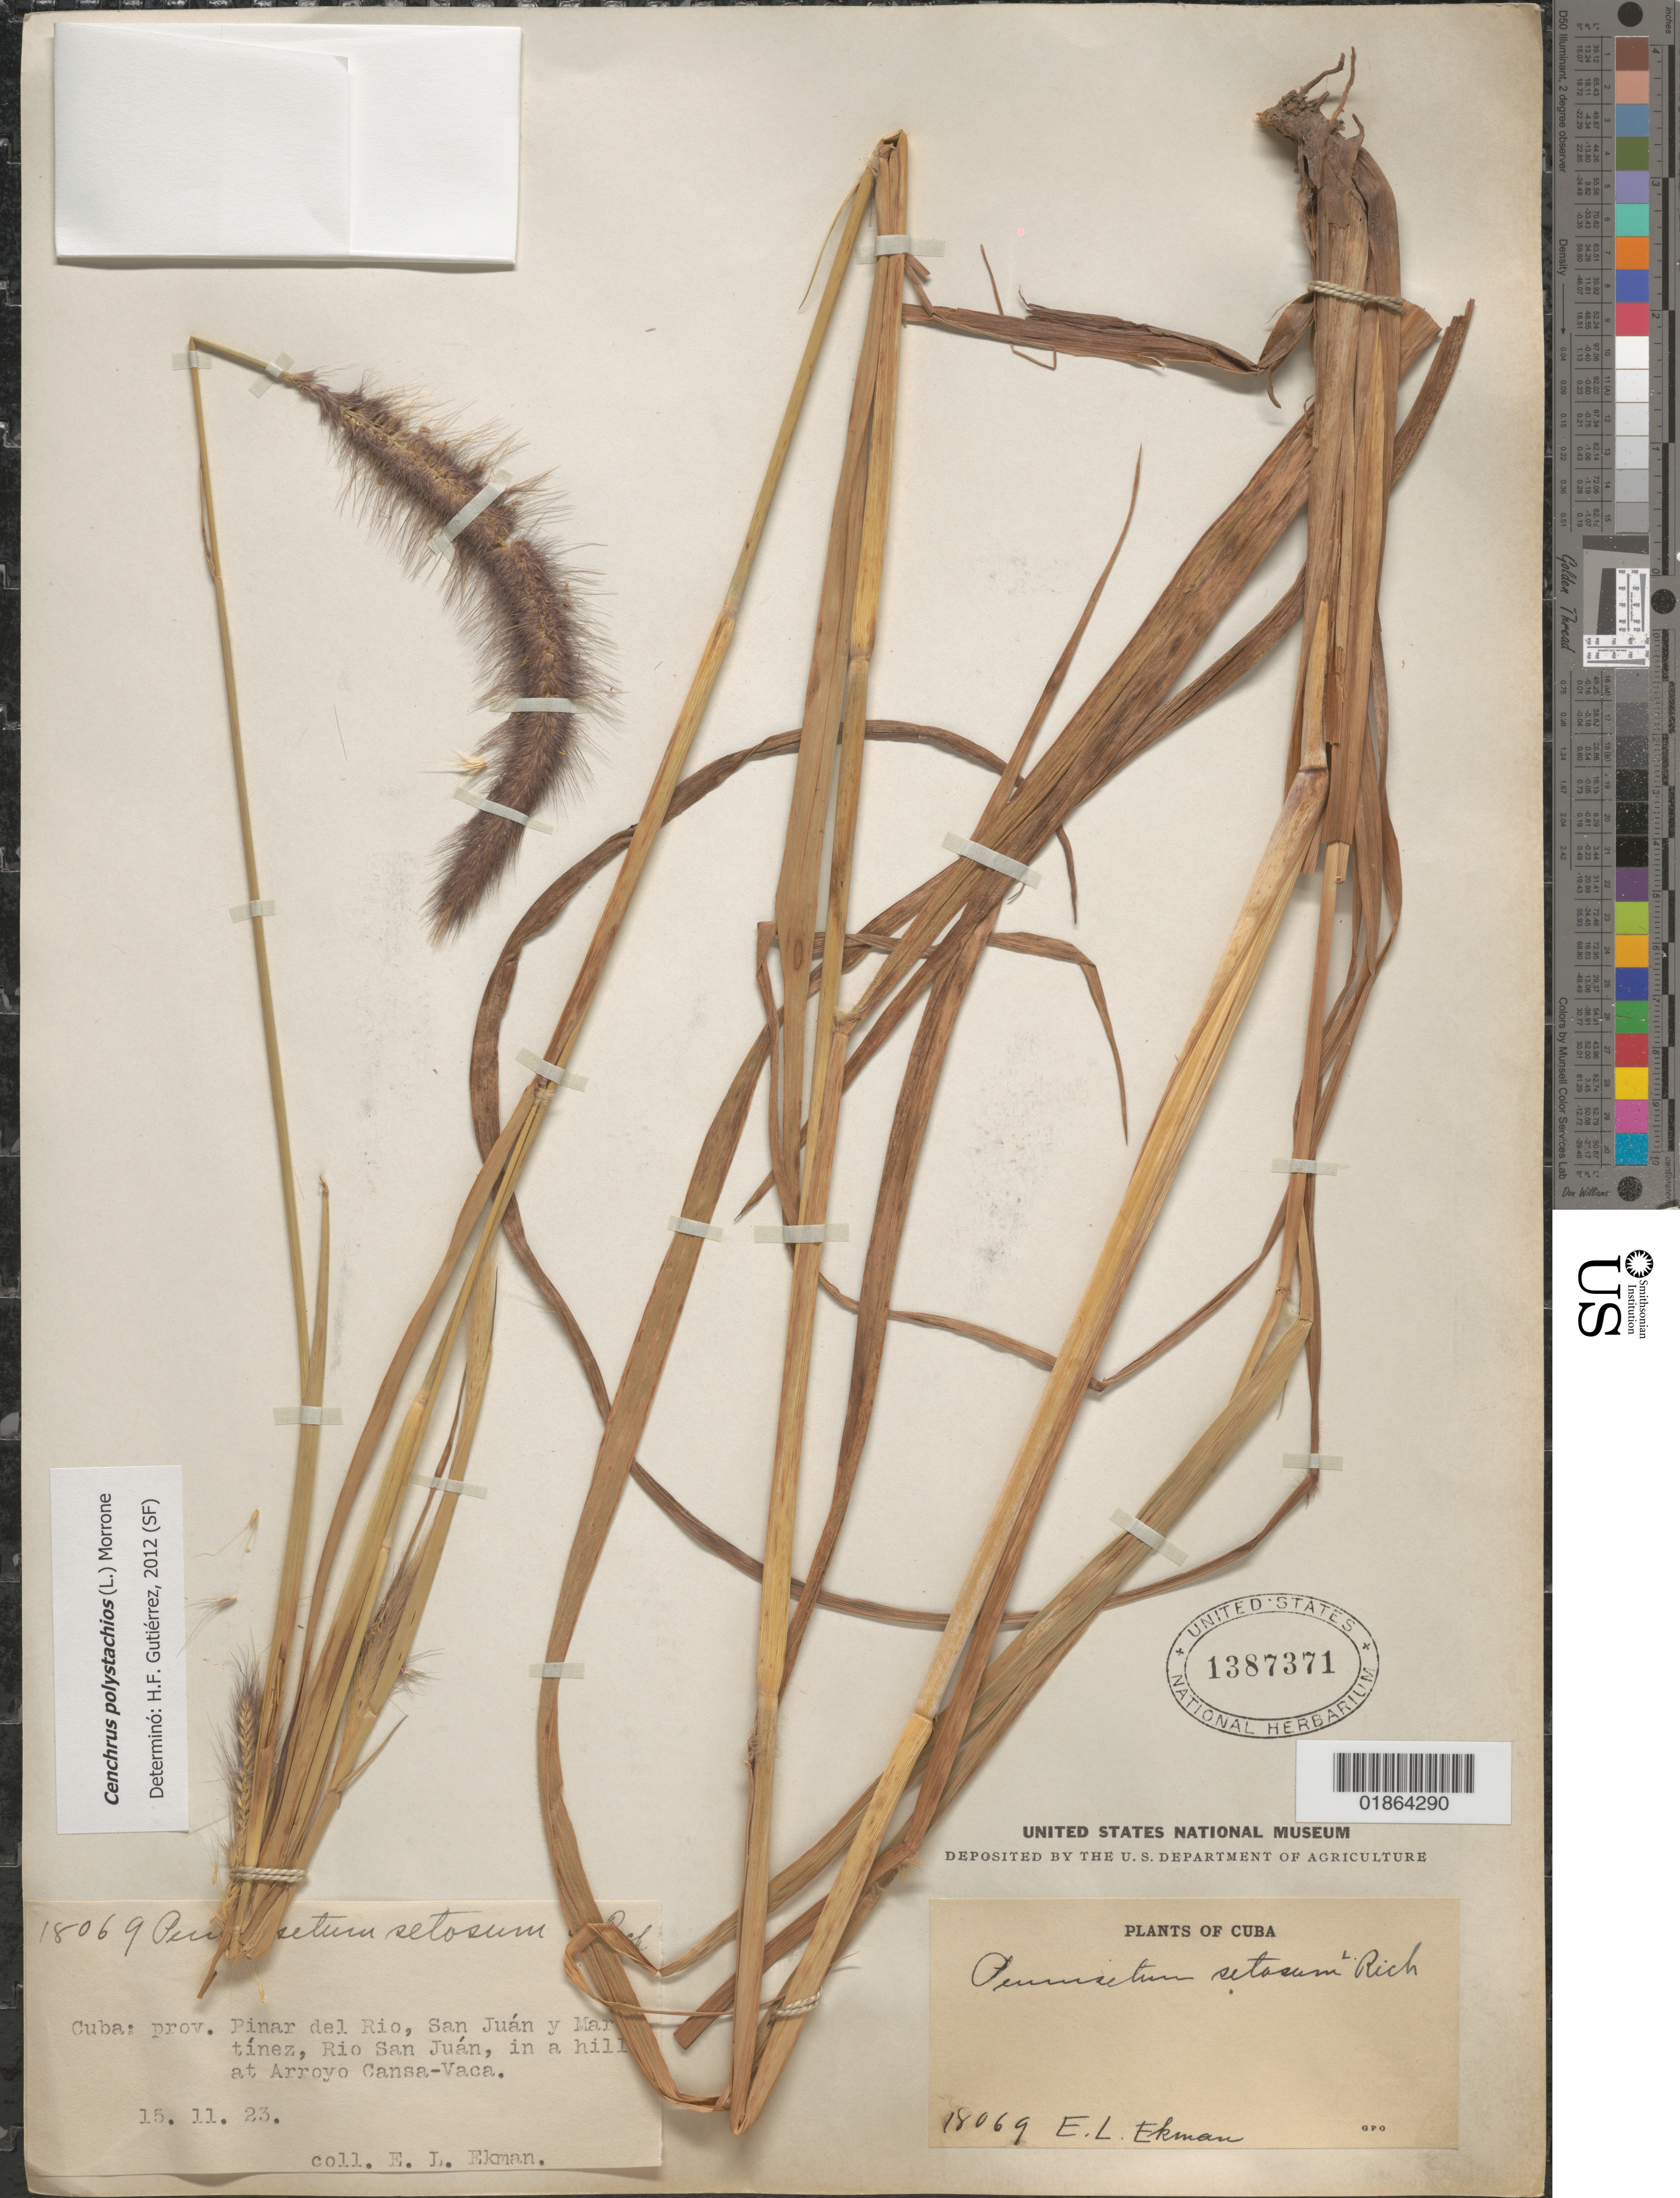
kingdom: Plantae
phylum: Tracheophyta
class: Liliopsida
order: Poales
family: Poaceae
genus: Cenchrus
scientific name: Cenchrus polystachios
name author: (L.) Morrone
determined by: Gutiérrez, H. F.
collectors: E. L. Ekman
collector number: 18069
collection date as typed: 15. 11. 23.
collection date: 1923-11-15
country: Cuba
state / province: Pinar del Rio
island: Cuba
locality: Prov. Pinar del Rio, San Juán y Martínez, Rio San Juán, at Arroyo Cansa-Vaca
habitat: In a hill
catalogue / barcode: US 1387371